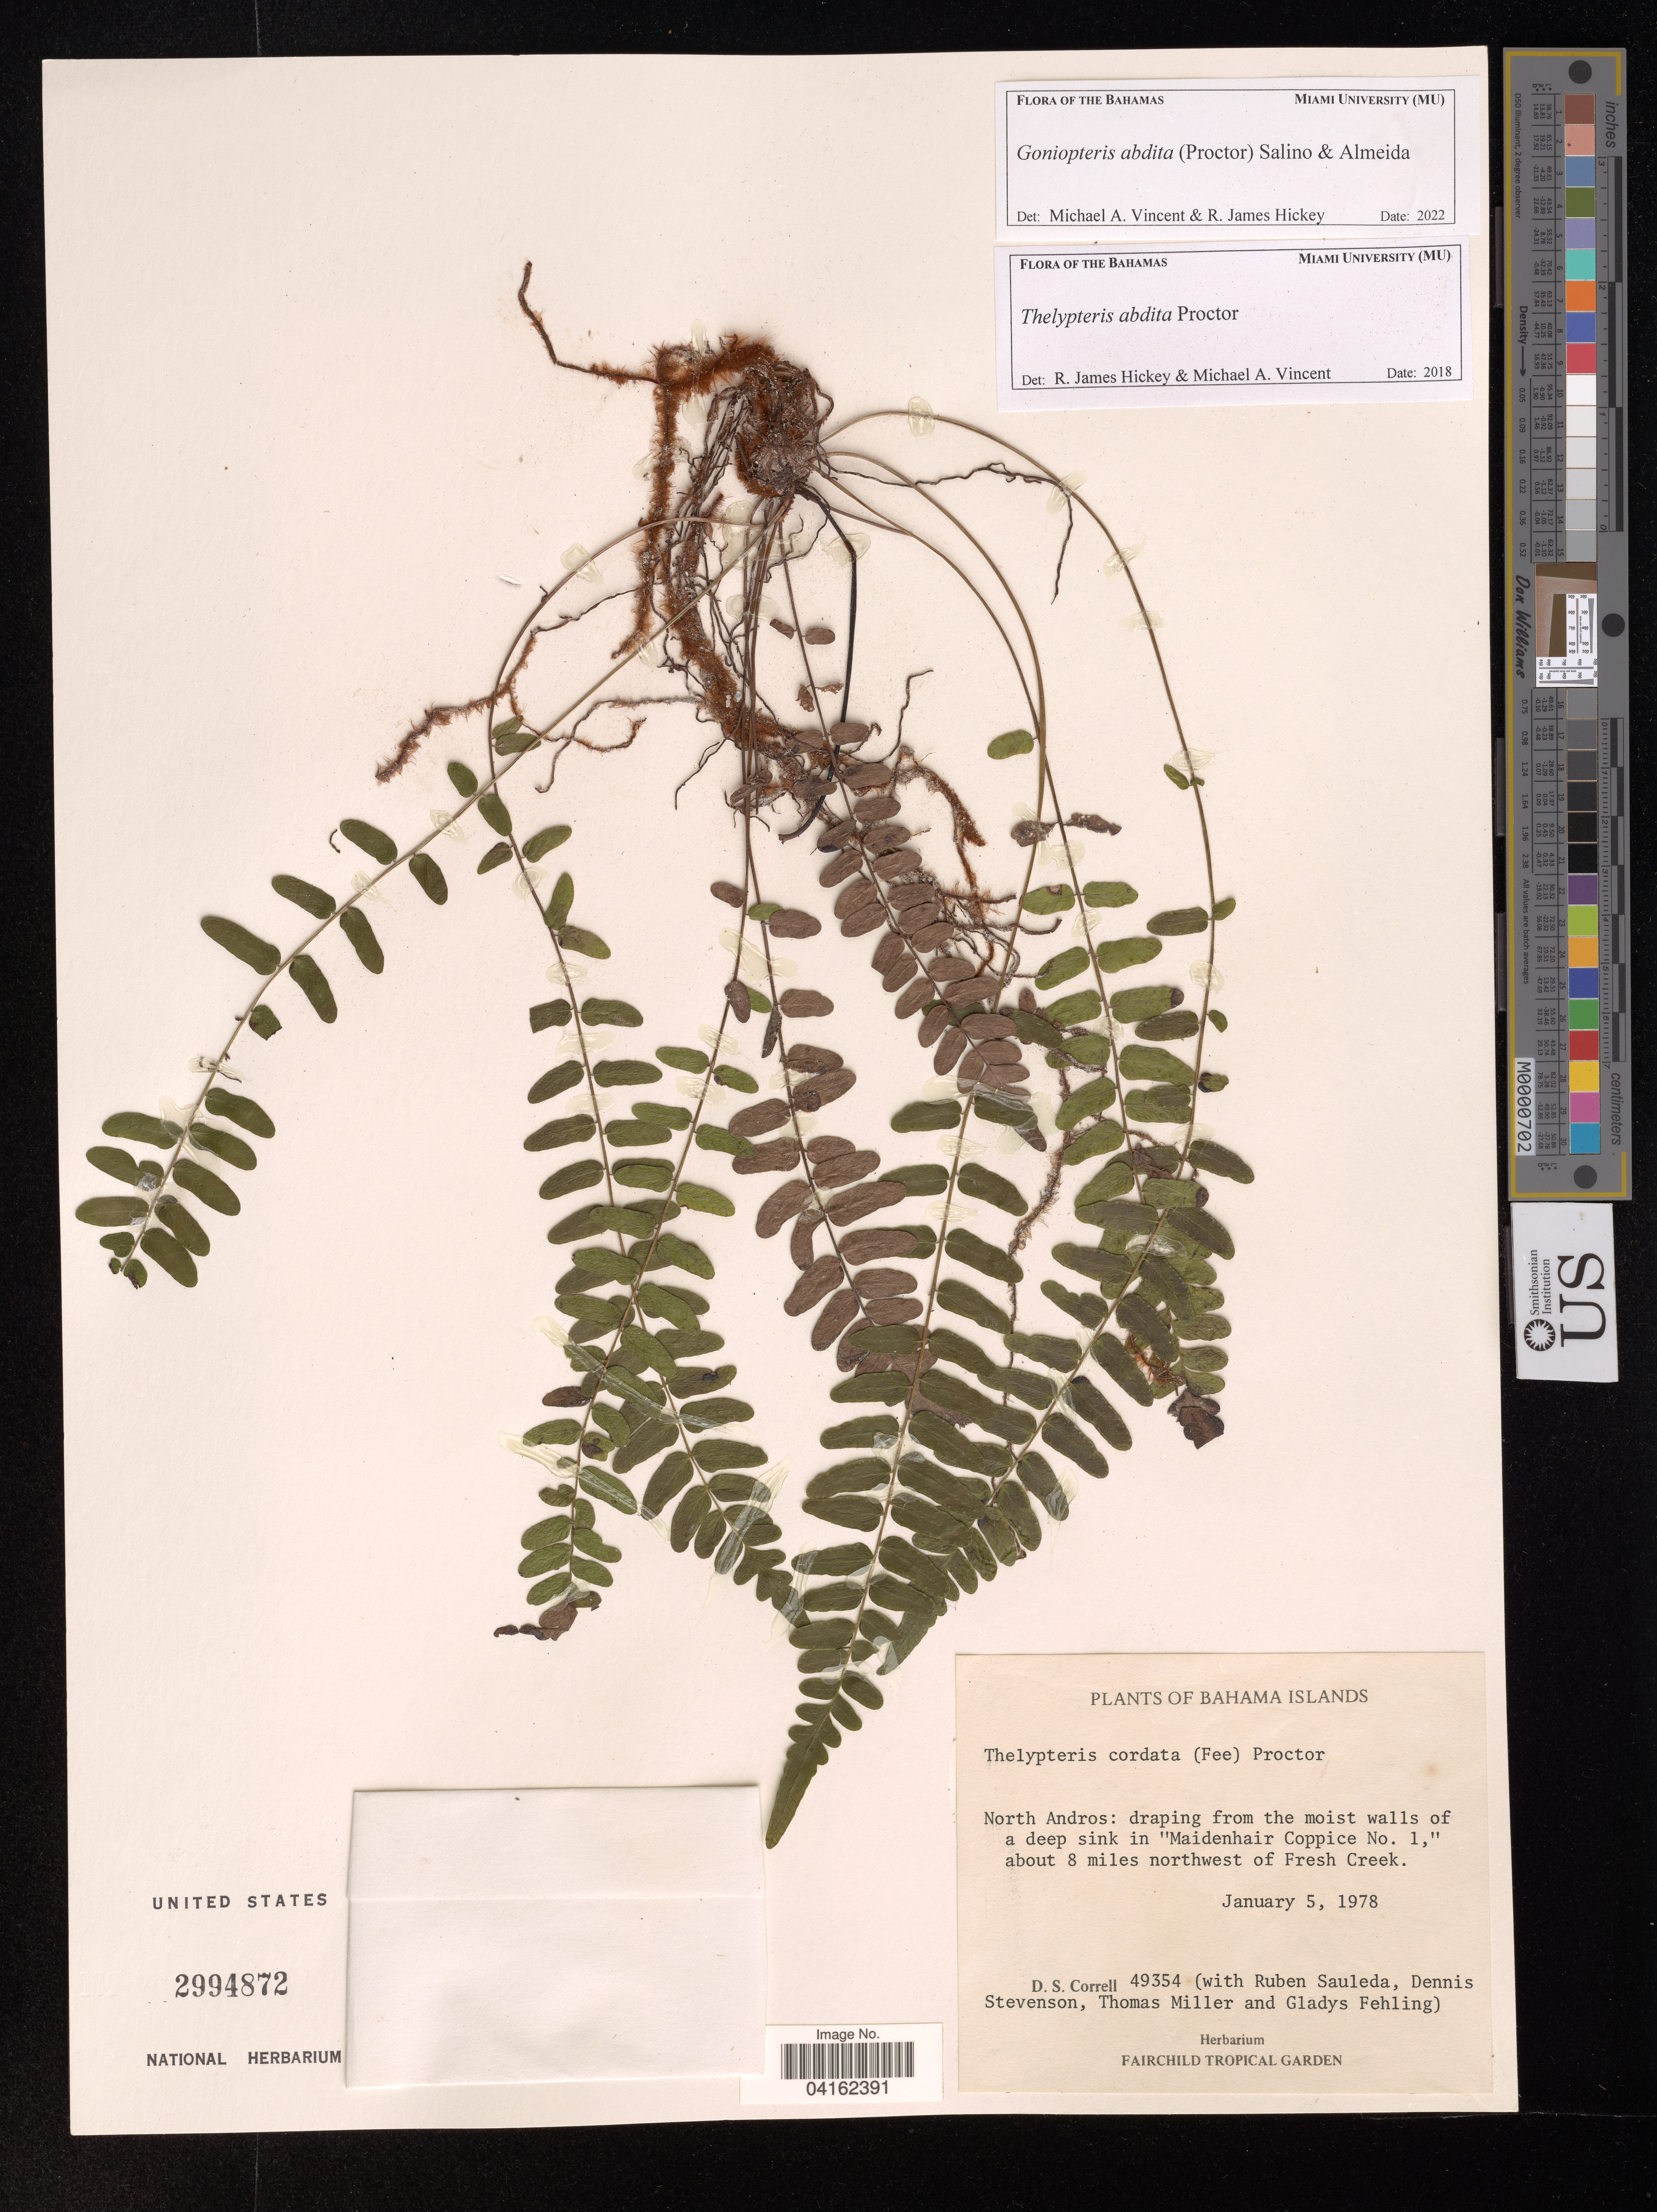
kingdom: Plantae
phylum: Tracheophyta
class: Polypodiopsida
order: Polypodiales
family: Thelypteridaceae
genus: Goniopteris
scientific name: Goniopteris abdita (Proctor) comb. nov., ined 2015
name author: (Proctor)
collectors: D. S. Correll, R. Sauleda, D. Stevenson, T. Miller & G. Fehling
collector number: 49354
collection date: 1978-01-05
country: Bahamas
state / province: North Andros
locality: Draping from the moist walls of a deep sink in "Maidenhair Coppice No. 1," about 8 miles northwest of Fresh Creek.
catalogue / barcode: US 2994872